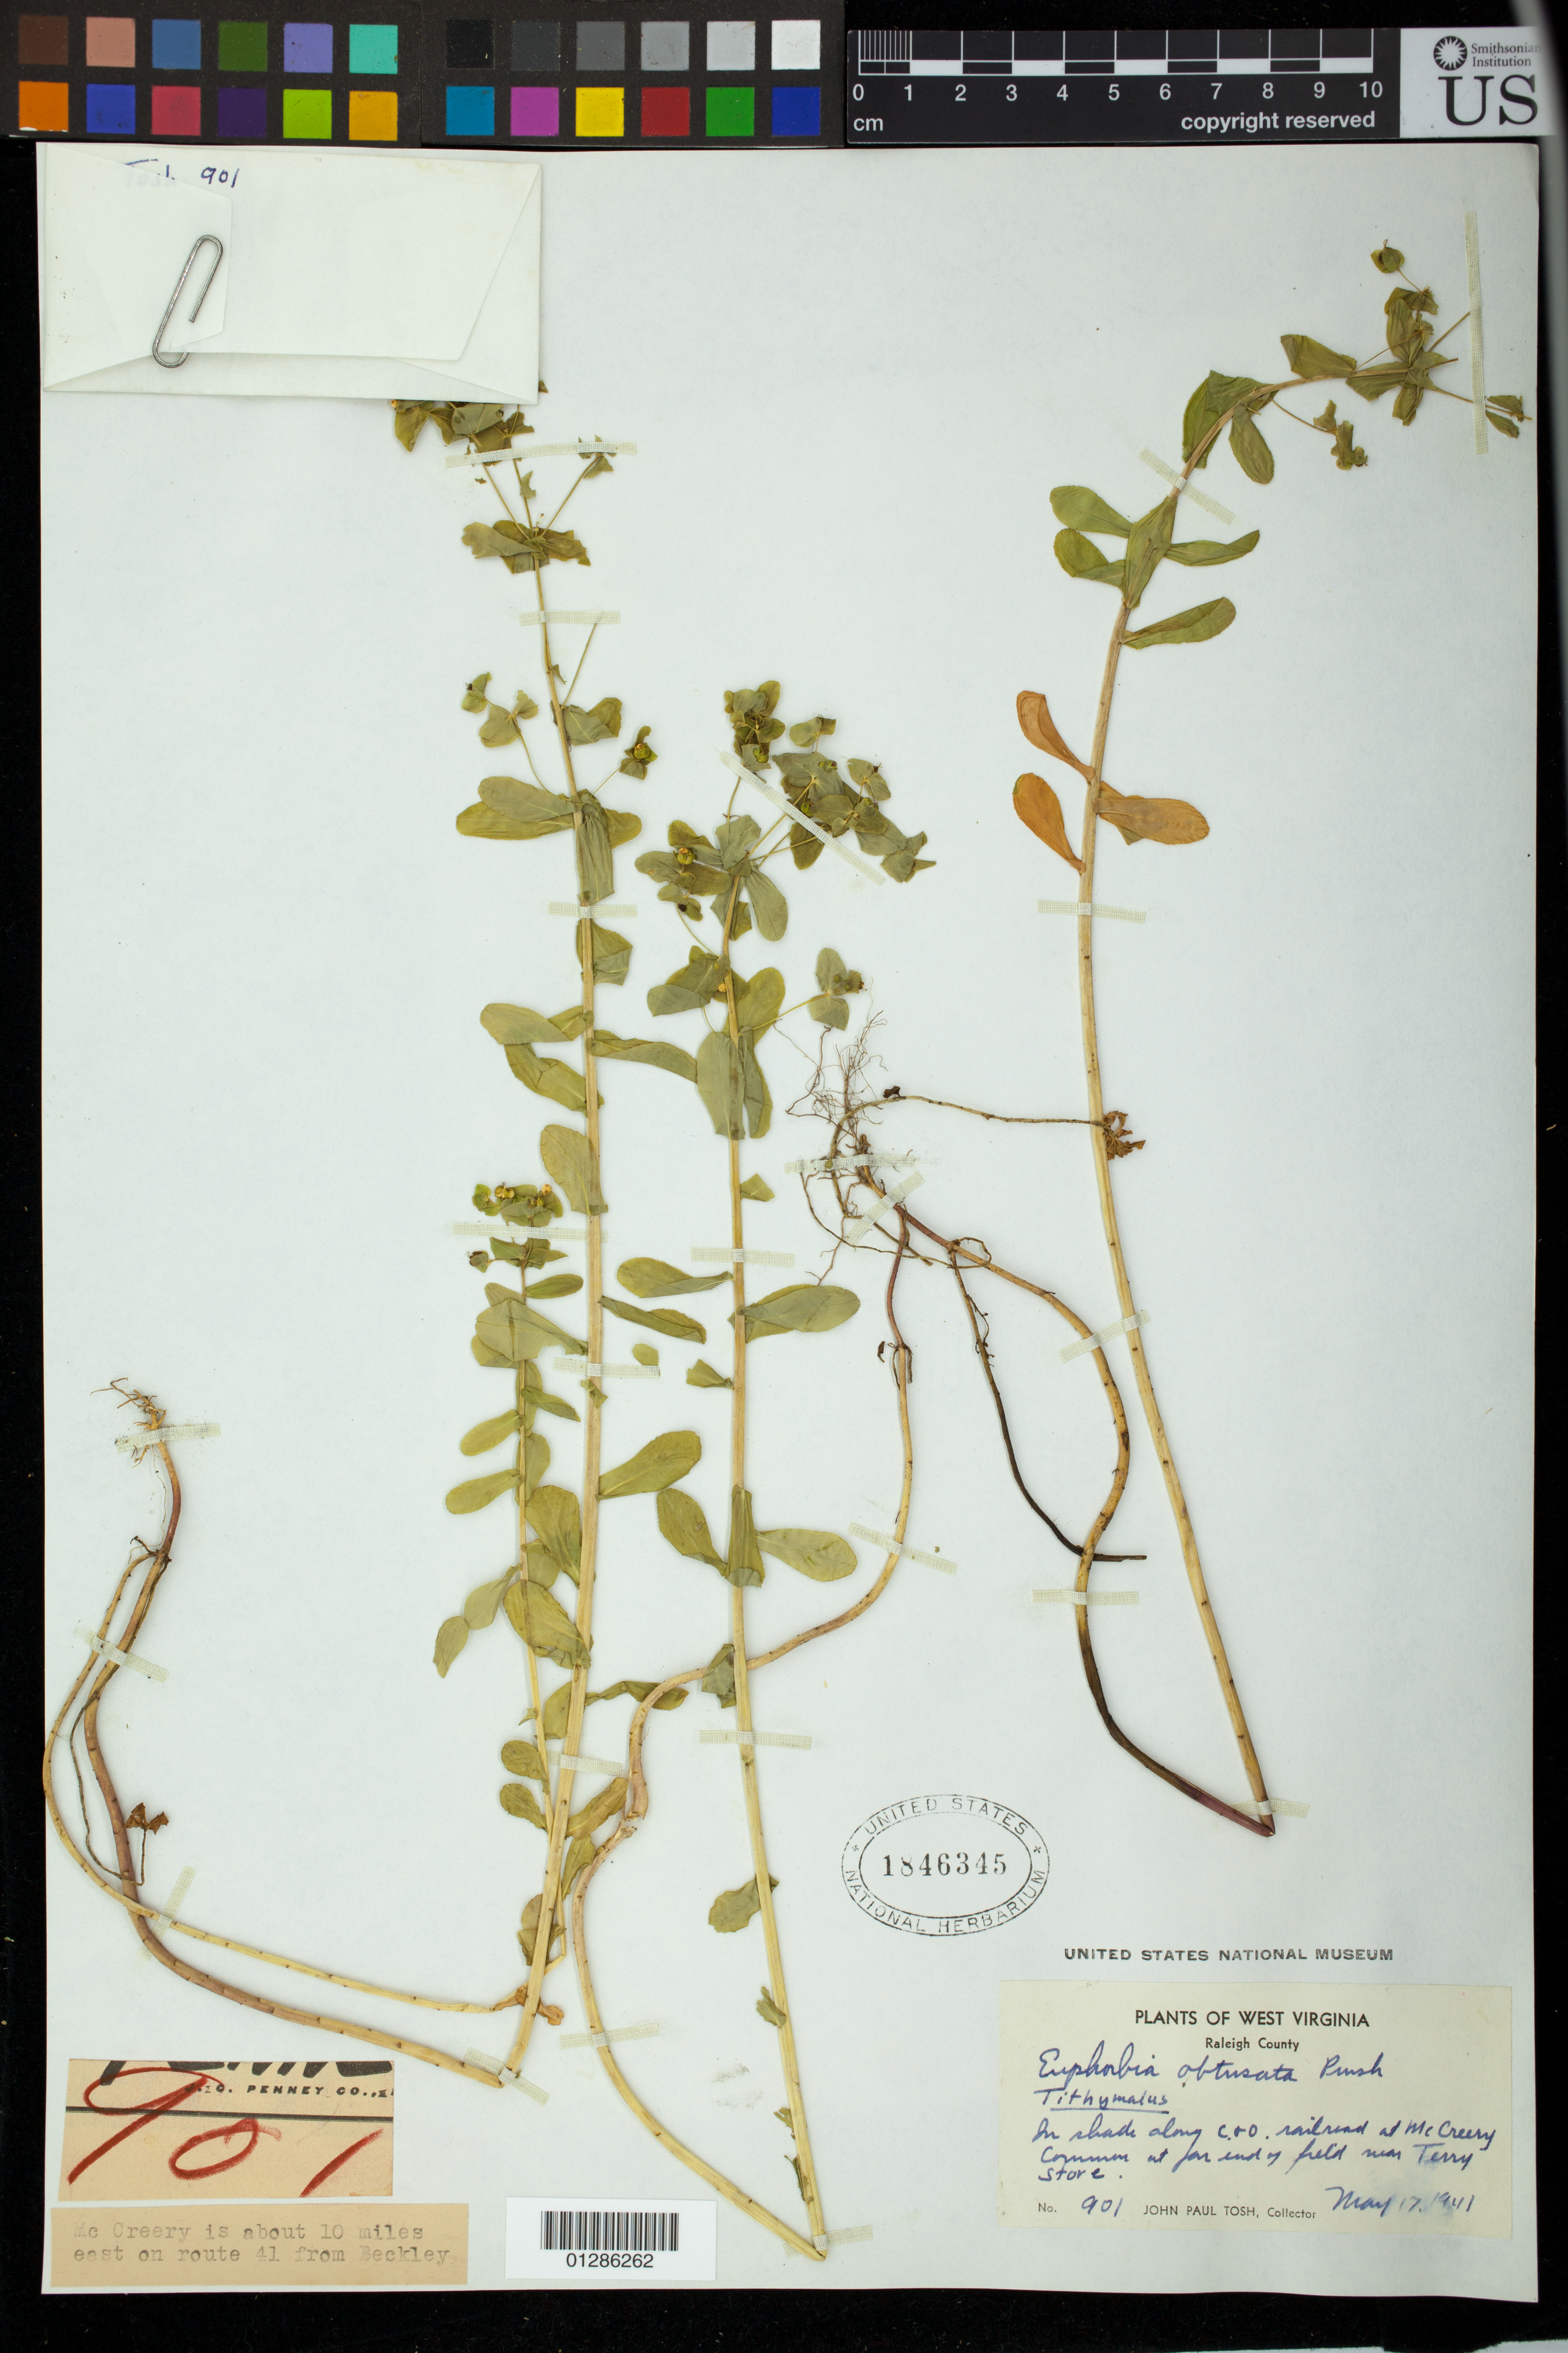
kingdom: Plantae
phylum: Tracheophyta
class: Magnoliopsida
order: Malpighiales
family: Euphorbiaceae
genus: Euphorbia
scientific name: Euphorbia spathulata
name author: Lam.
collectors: J. Tosh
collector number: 901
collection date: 1941-05-17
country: United States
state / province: West Virginia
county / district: Raleigh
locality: along C. & O. railroad at McCreery Common at far end of field near Terry Store.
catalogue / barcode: US 1846345